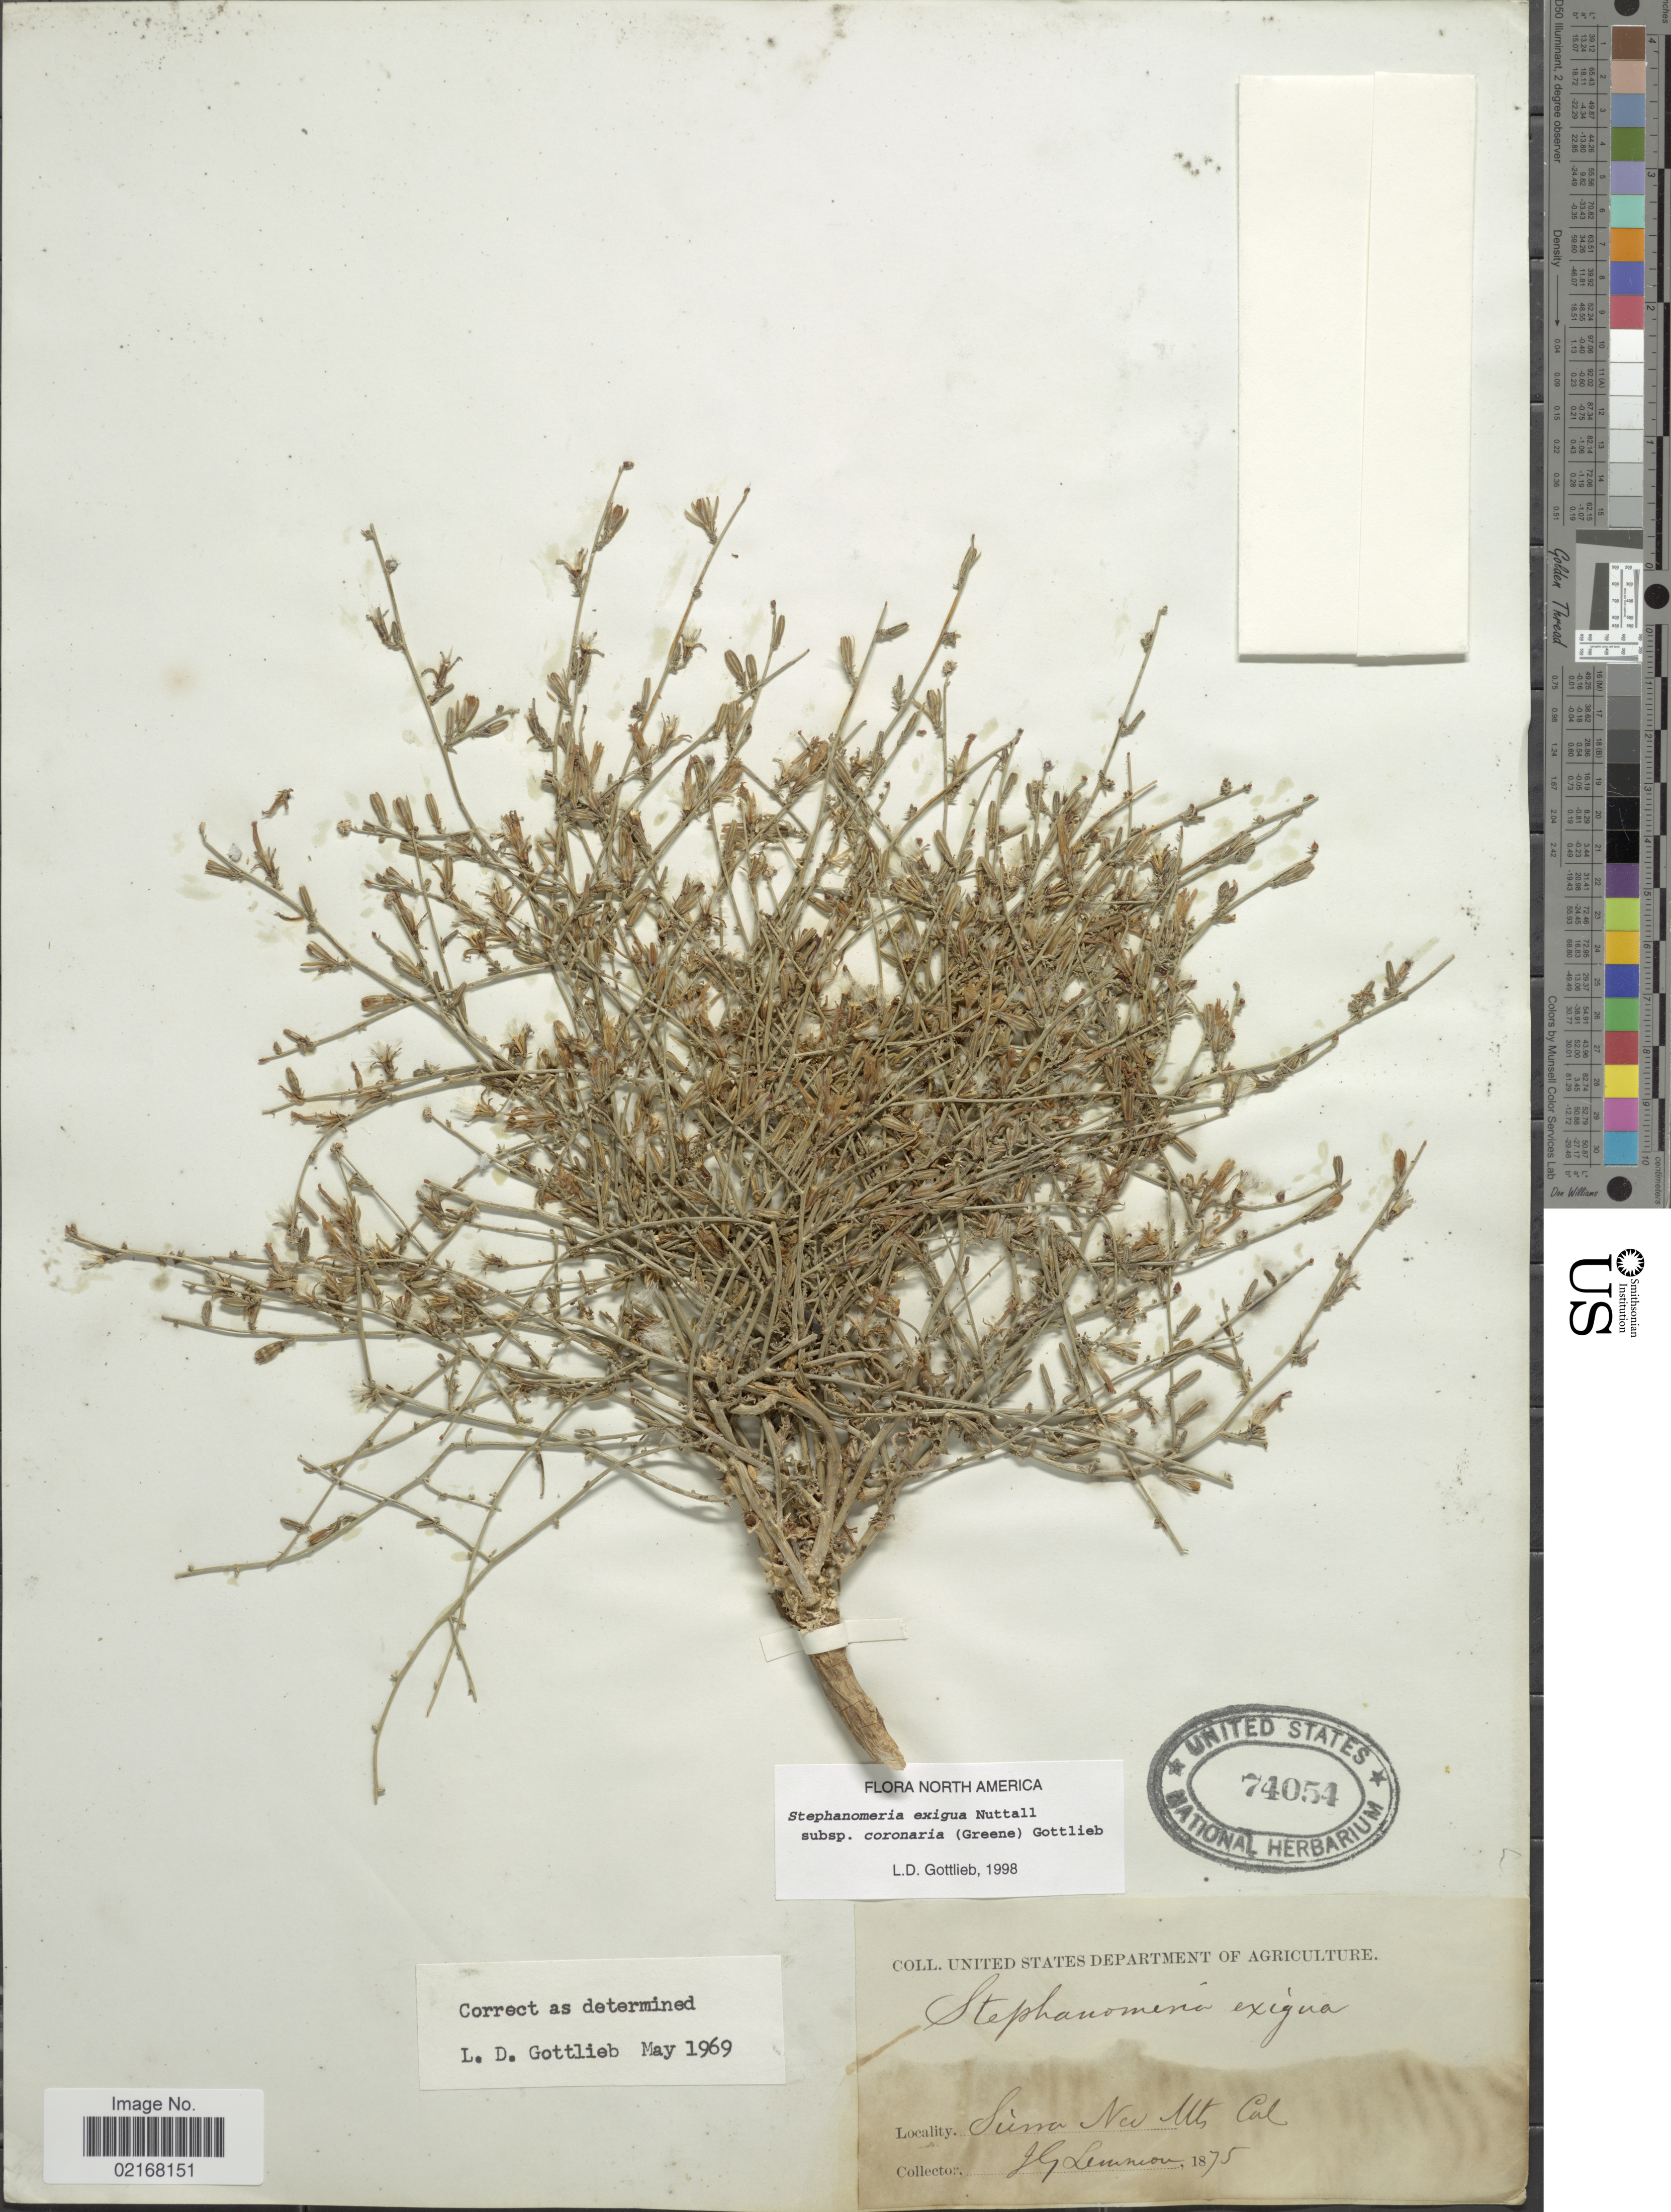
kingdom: Plantae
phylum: Tracheophyta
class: Magnoliopsida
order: Asterales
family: Asteraceae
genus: Stephanomeria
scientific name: Stephanomeria exigua subsp. coronaria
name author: (Greene) Gottlieb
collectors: J. Lemmon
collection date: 1875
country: United States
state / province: California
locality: Sierra Nev. Mts. Cal.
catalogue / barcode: US 74054